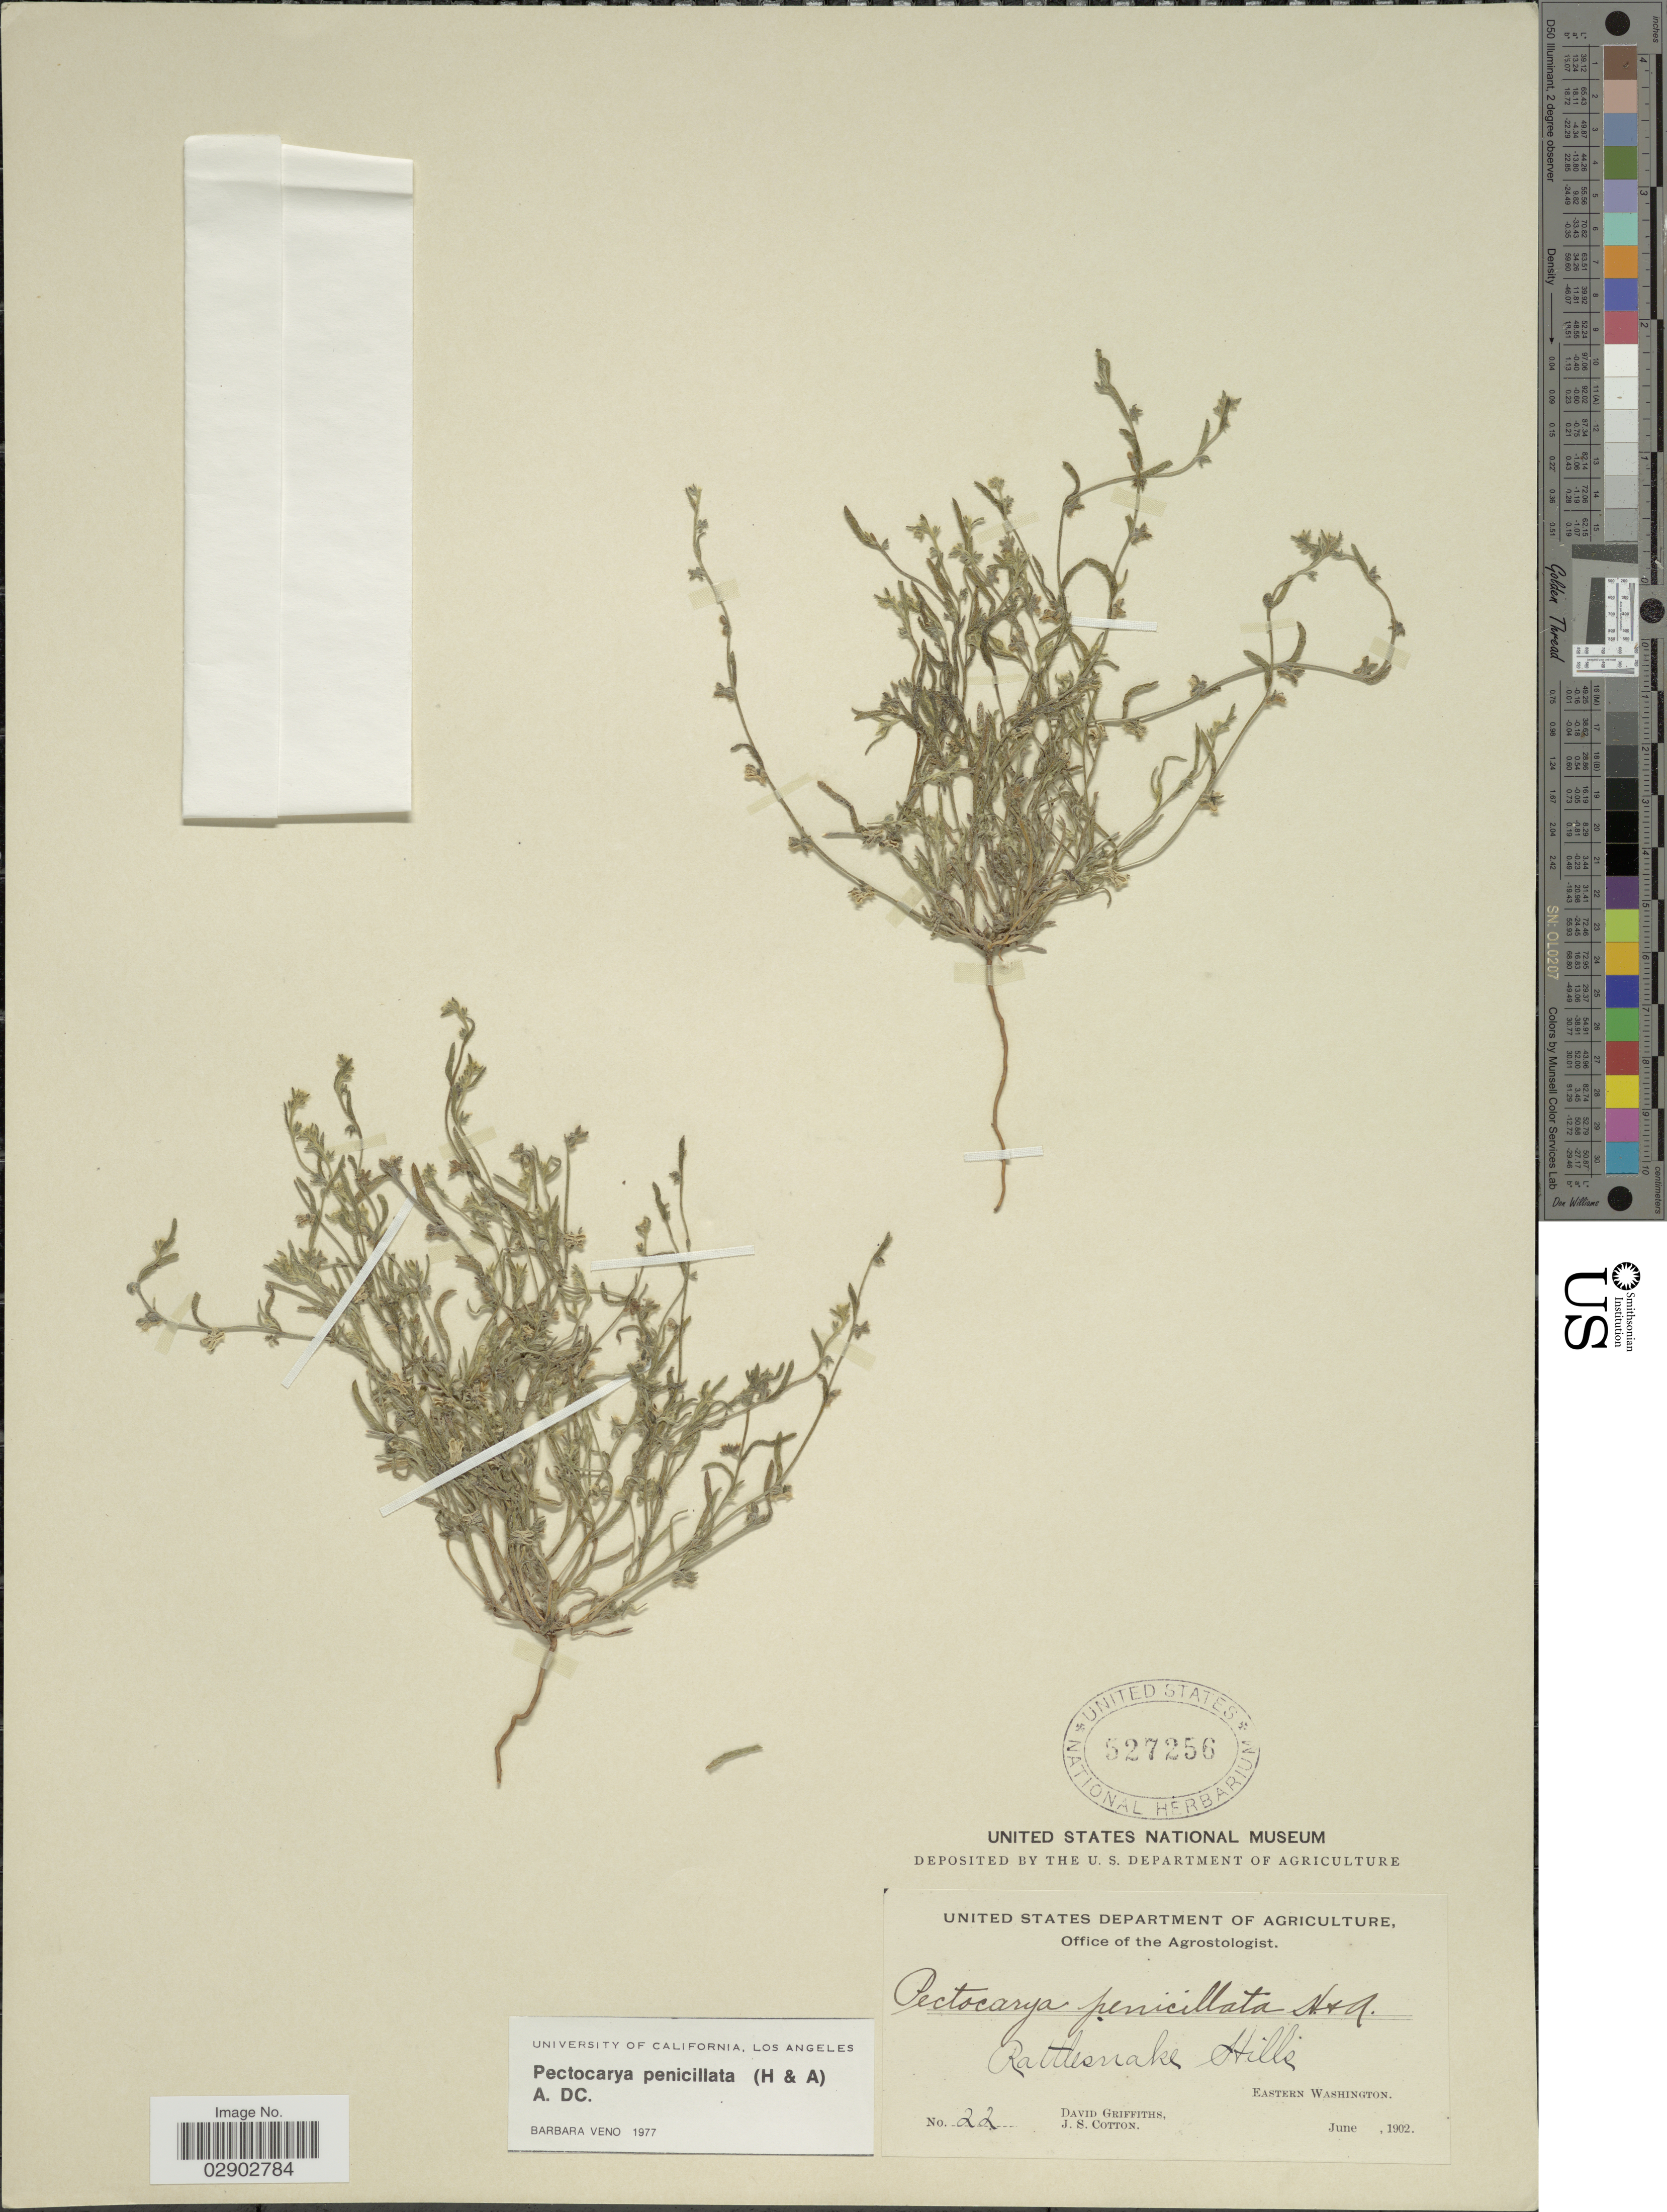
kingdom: Plantae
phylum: Tracheophyta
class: Magnoliopsida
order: Boraginales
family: Boraginaceae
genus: Pectocarya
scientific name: Pectocarya penicillata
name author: Hook. & Arn.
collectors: D. Griffiths & J. S. Cotton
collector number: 22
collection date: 1902-06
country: United States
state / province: Washington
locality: Rattlesnake Hills. Eastern Washington.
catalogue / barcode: US 527256